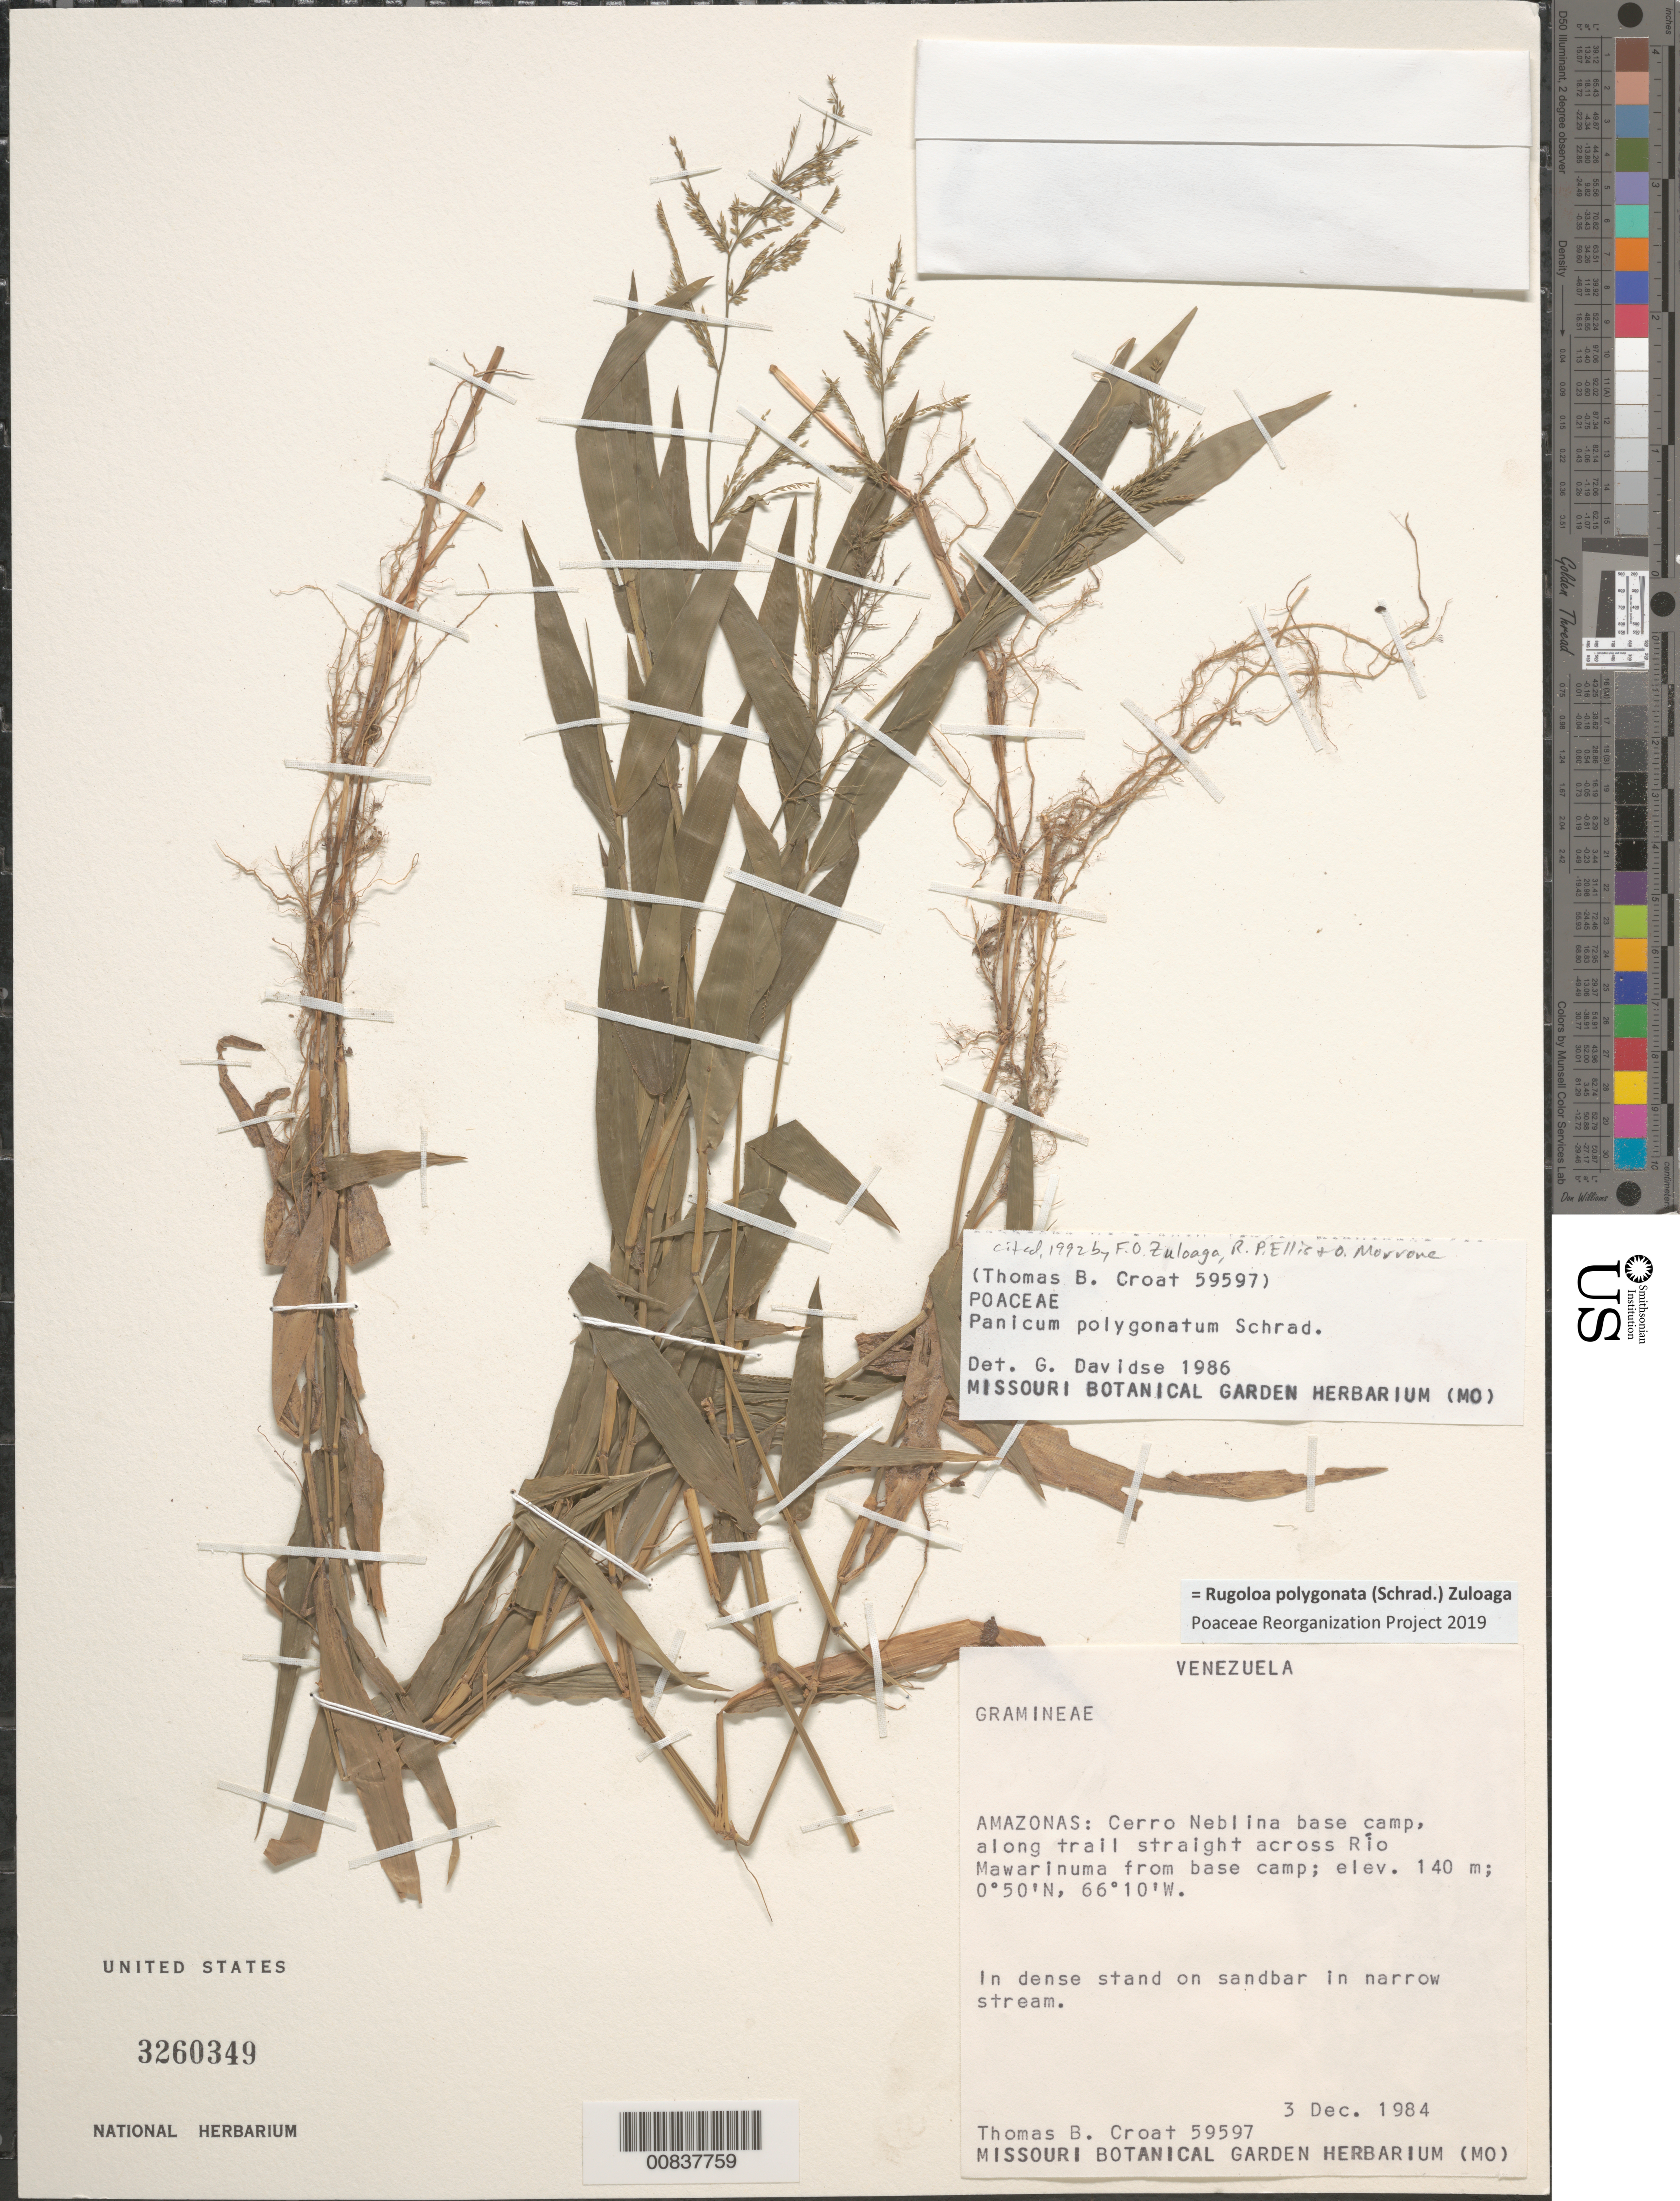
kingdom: Plantae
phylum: Tracheophyta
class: Liliopsida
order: Poales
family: Poaceae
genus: Panicum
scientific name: Panicum polygonatum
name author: Schrad.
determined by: Davidse, Gerrit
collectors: T. B. Croat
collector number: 59597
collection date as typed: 3-Dec-84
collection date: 1984-12-03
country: Venezuela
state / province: Amazonas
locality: Cerro Neblina Base Camp, across Río Mawarinuma from Base Camp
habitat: Dense stand on sandbar in narrow stream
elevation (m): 140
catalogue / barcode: US 3260349